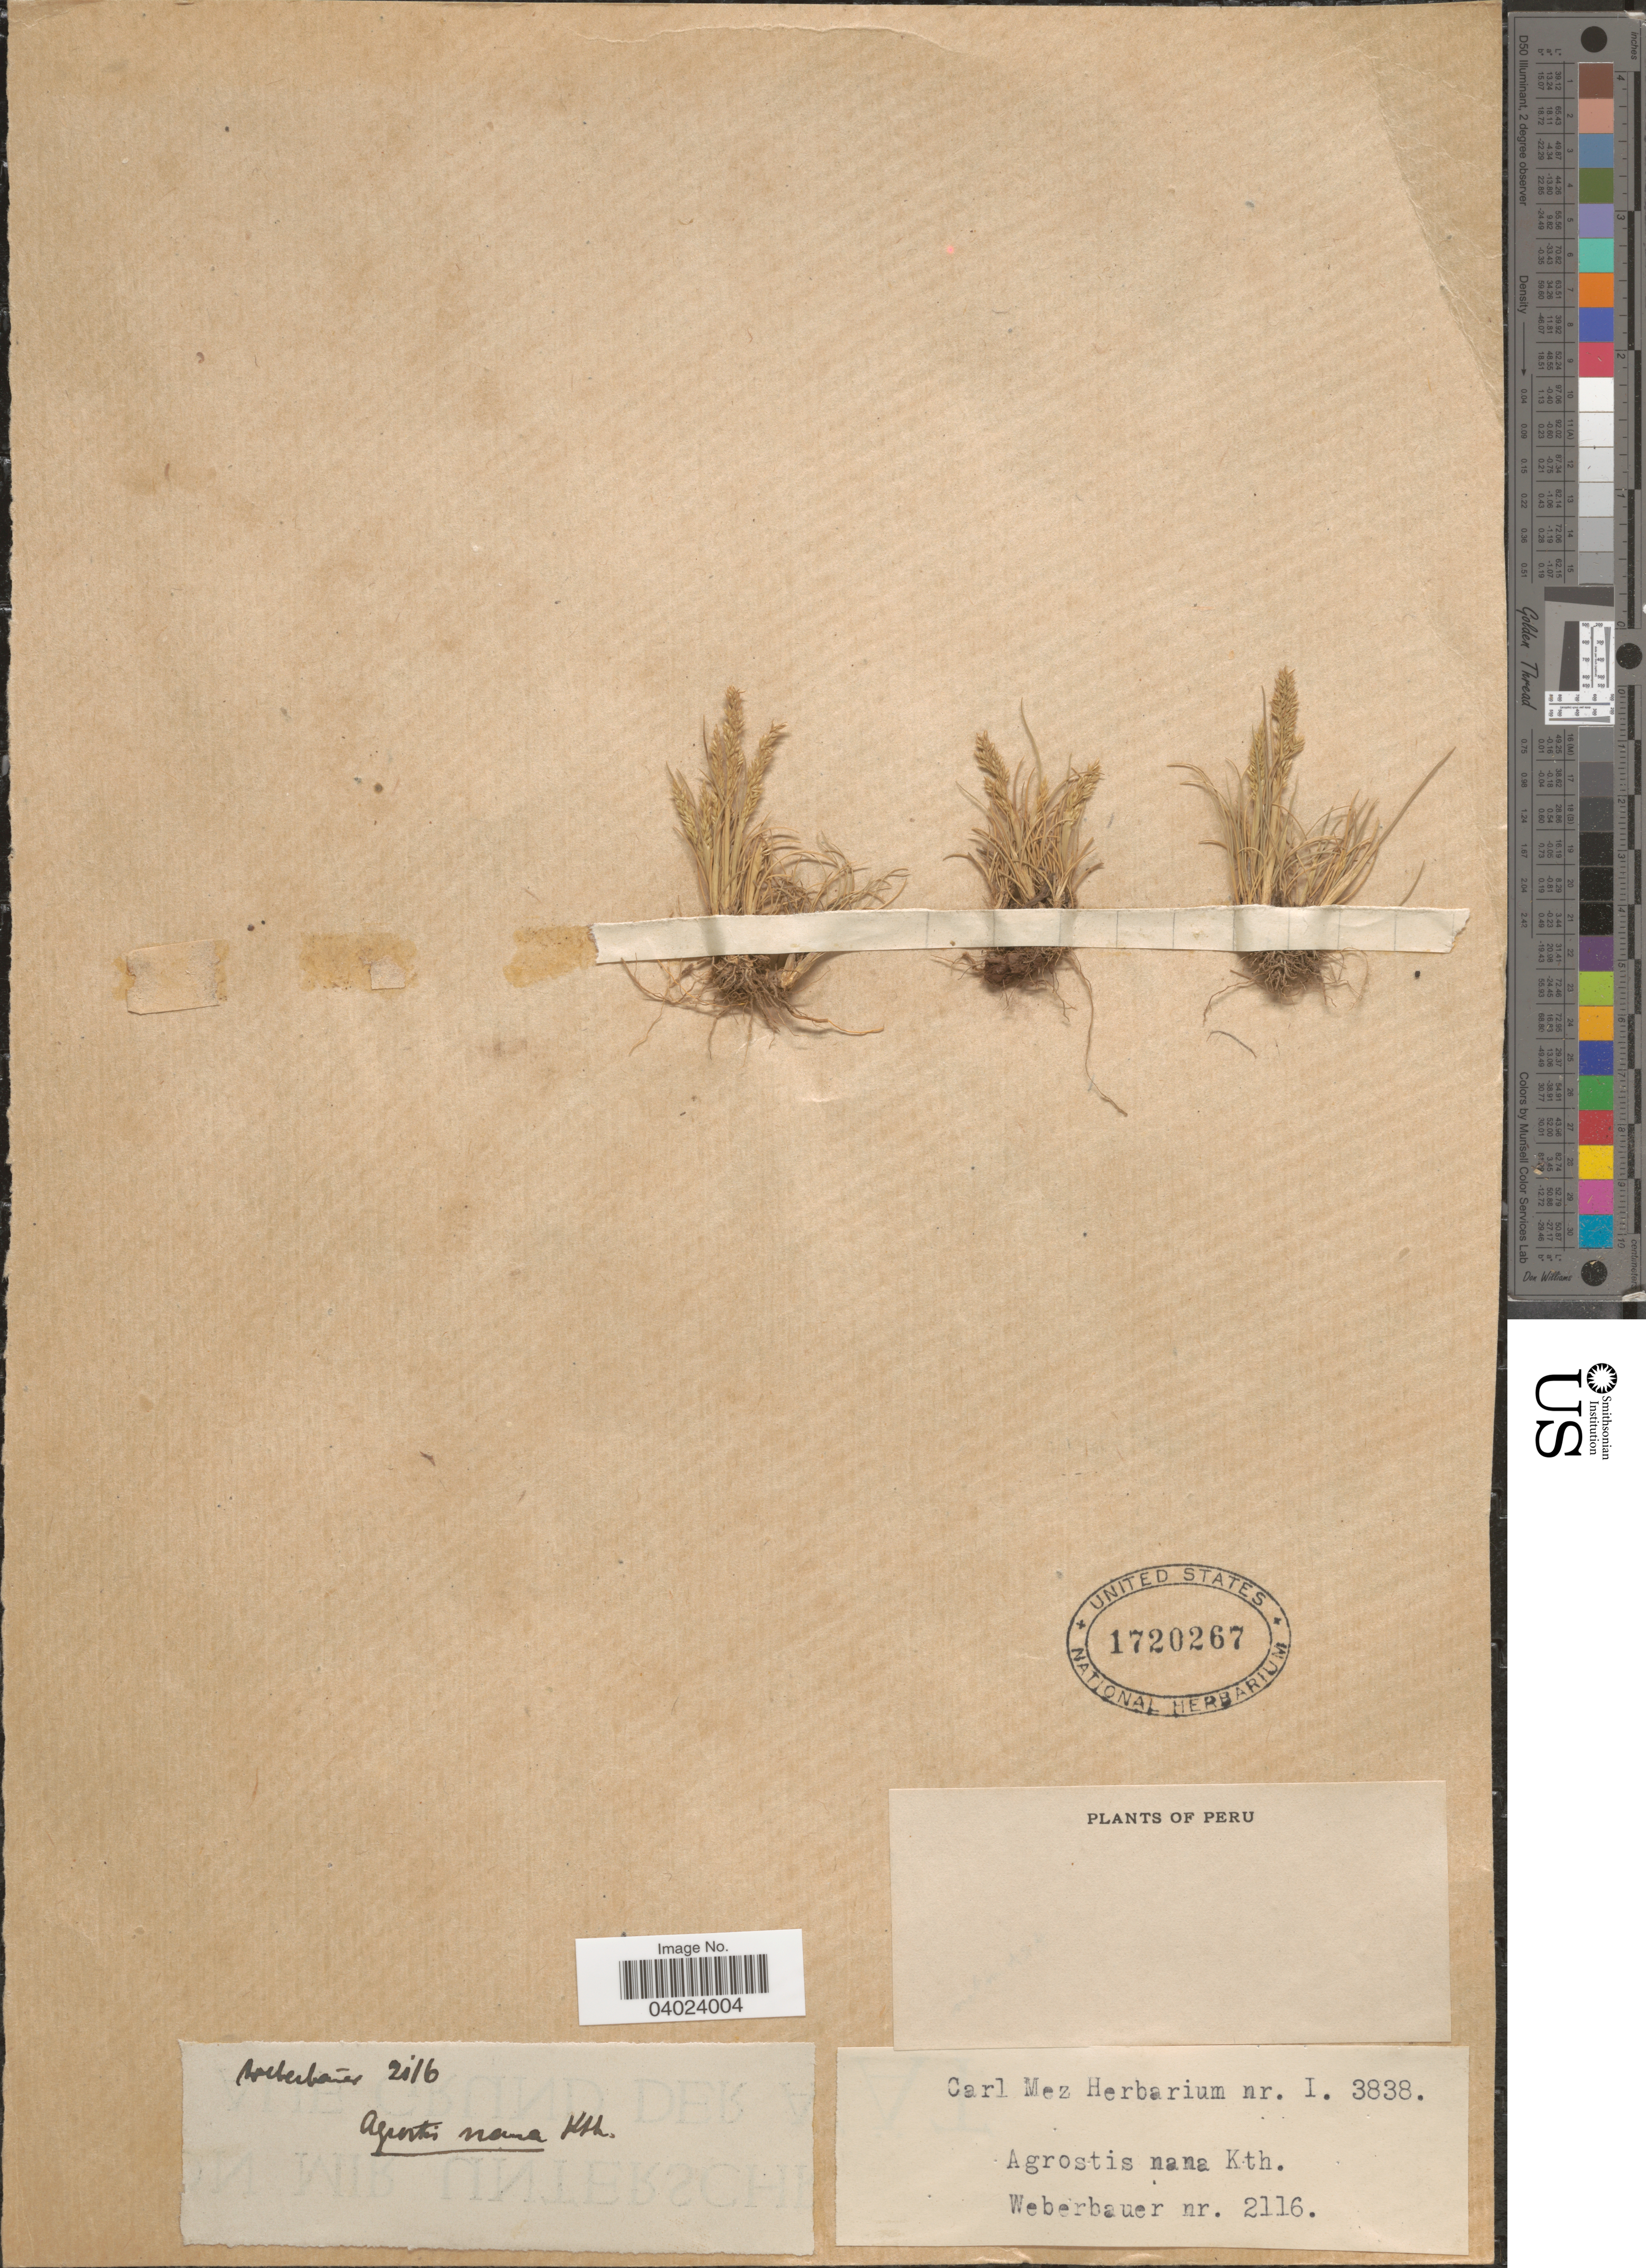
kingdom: Plantae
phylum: Tracheophyta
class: Liliopsida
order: Poales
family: Poaceae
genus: Agrostis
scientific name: Agrostis breviculmis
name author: Hitchc.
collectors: Weberbauer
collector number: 2116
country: Peru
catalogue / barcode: US 1720267